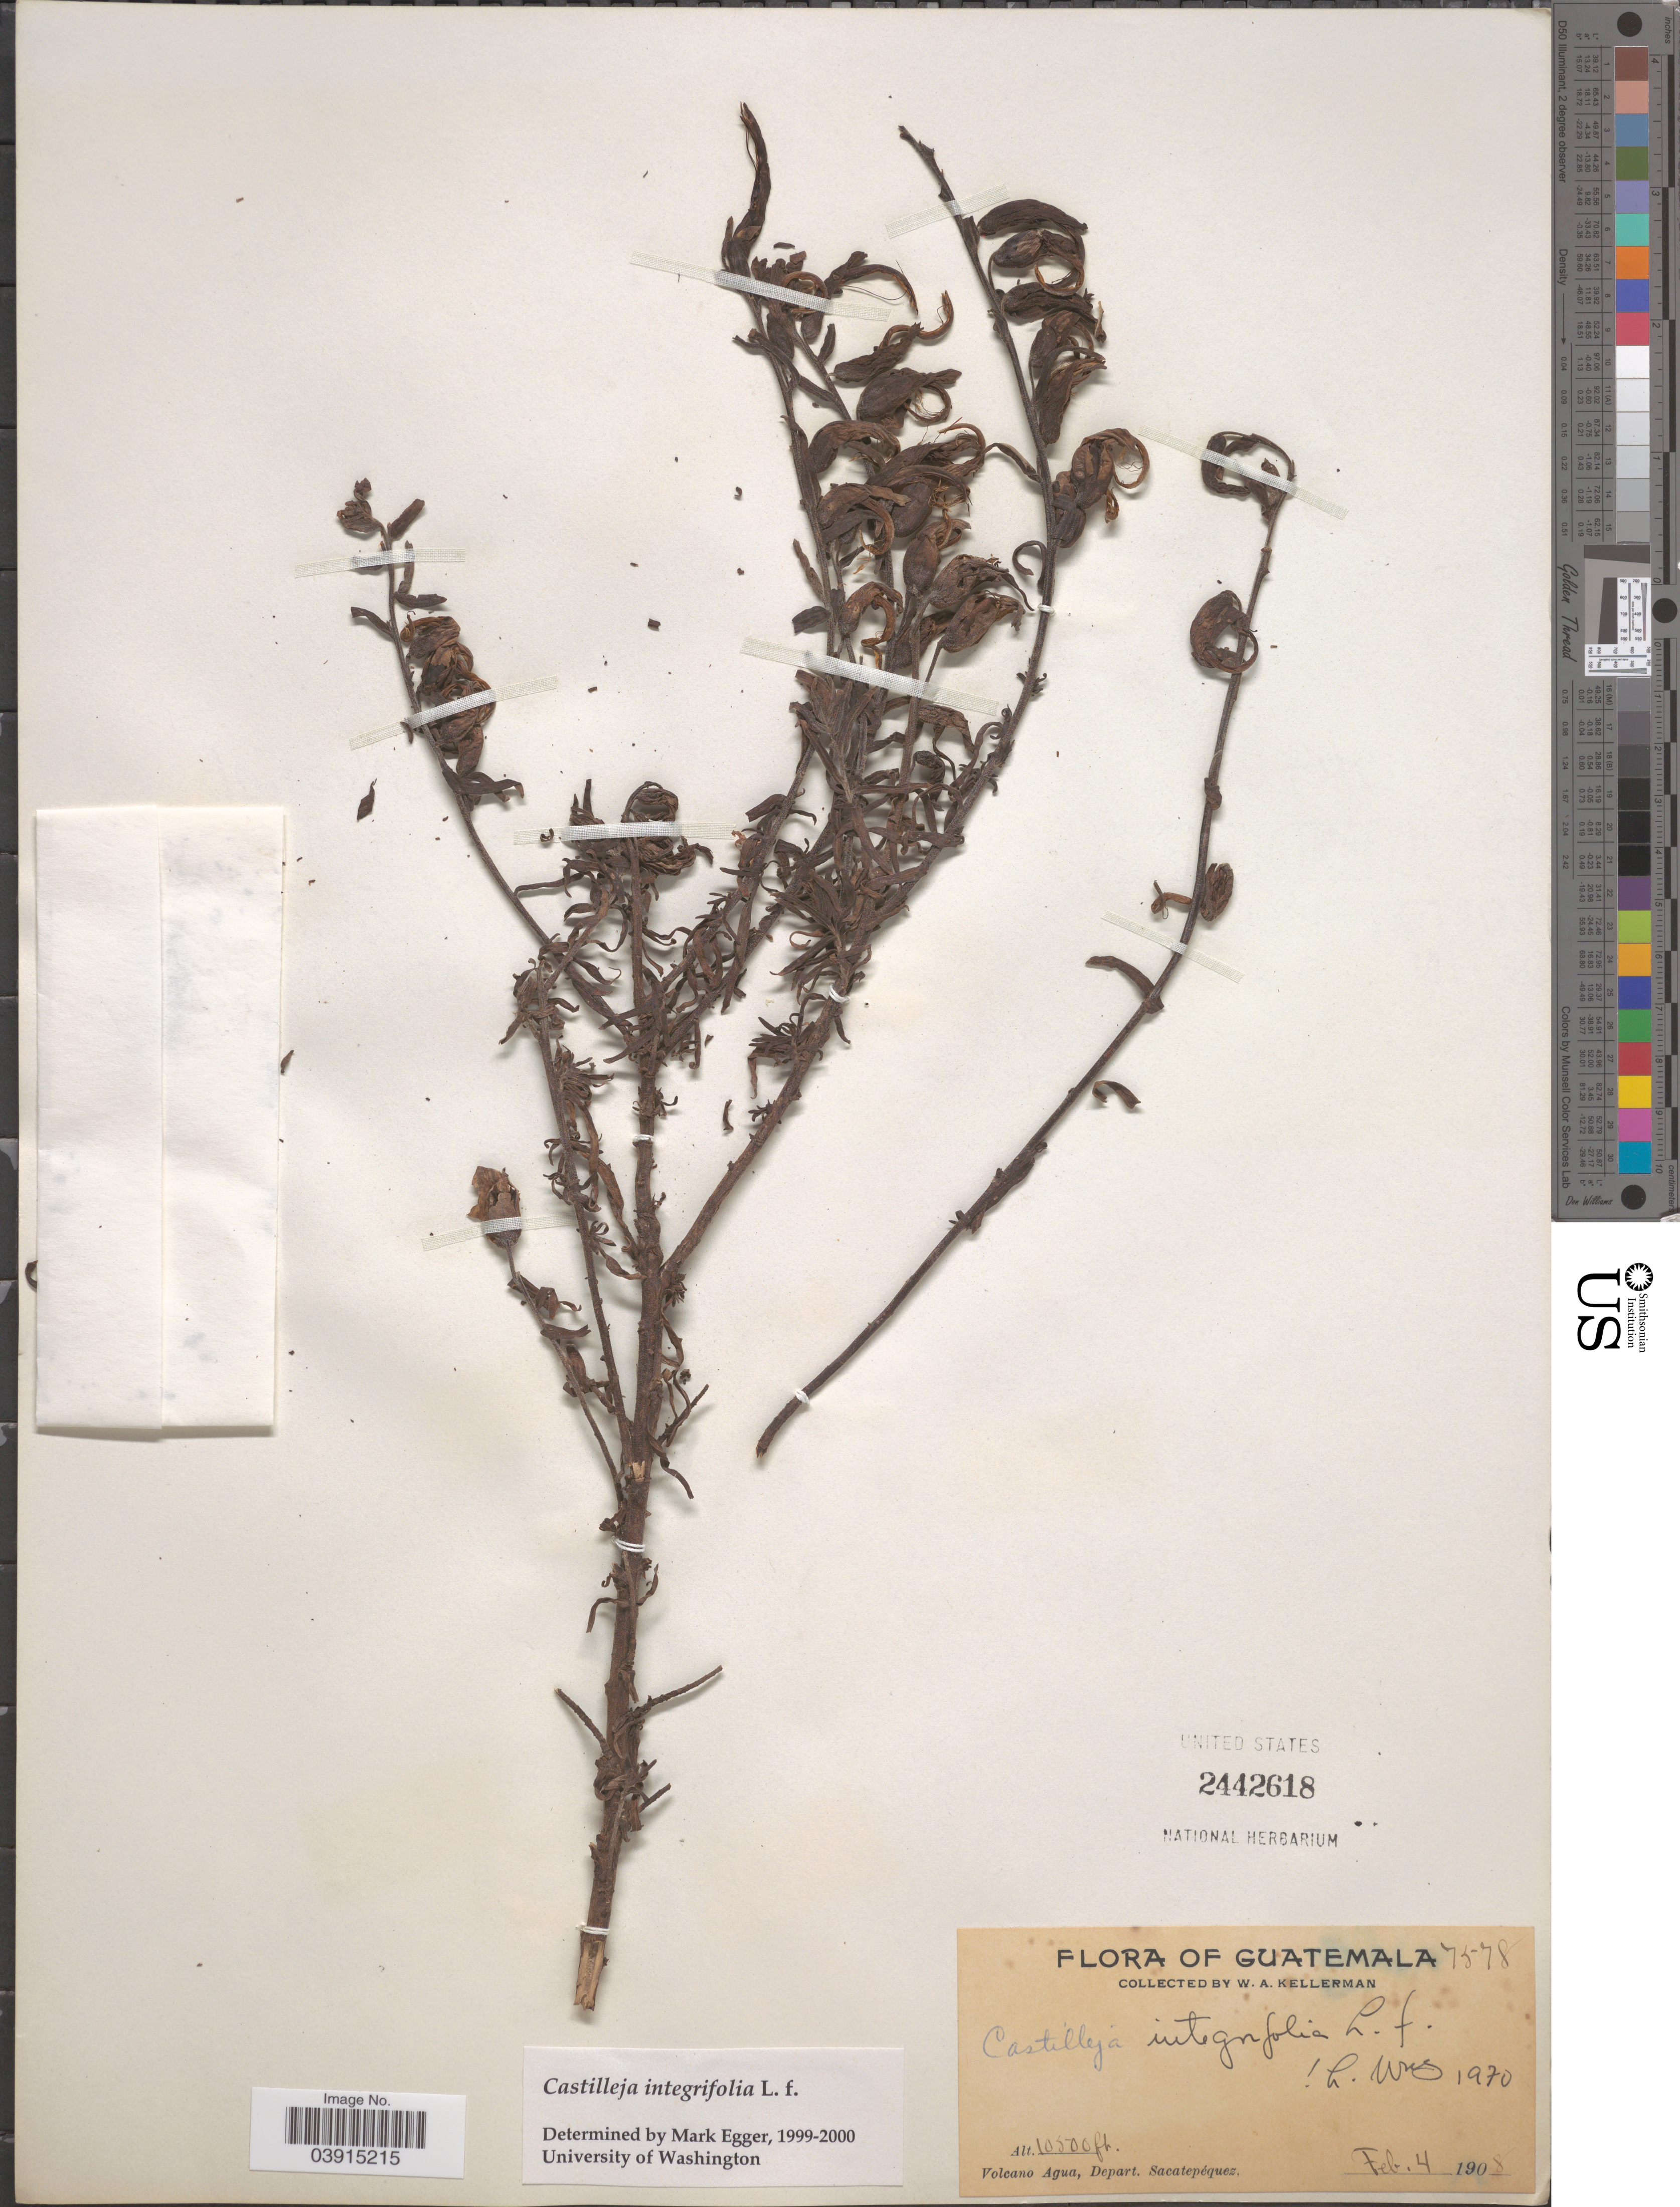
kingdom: Plantae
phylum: Tracheophyta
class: Magnoliopsida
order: Lamiales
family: Orobanchaceae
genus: Castilleja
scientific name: Castilleja integrifolia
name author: L. f.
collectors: W. Kellerman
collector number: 7578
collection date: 1908-02-04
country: Guatemala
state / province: Sacatepequez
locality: Volcano Agua, Depart. Sacatepéquez.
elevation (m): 3200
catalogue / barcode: US 2442618